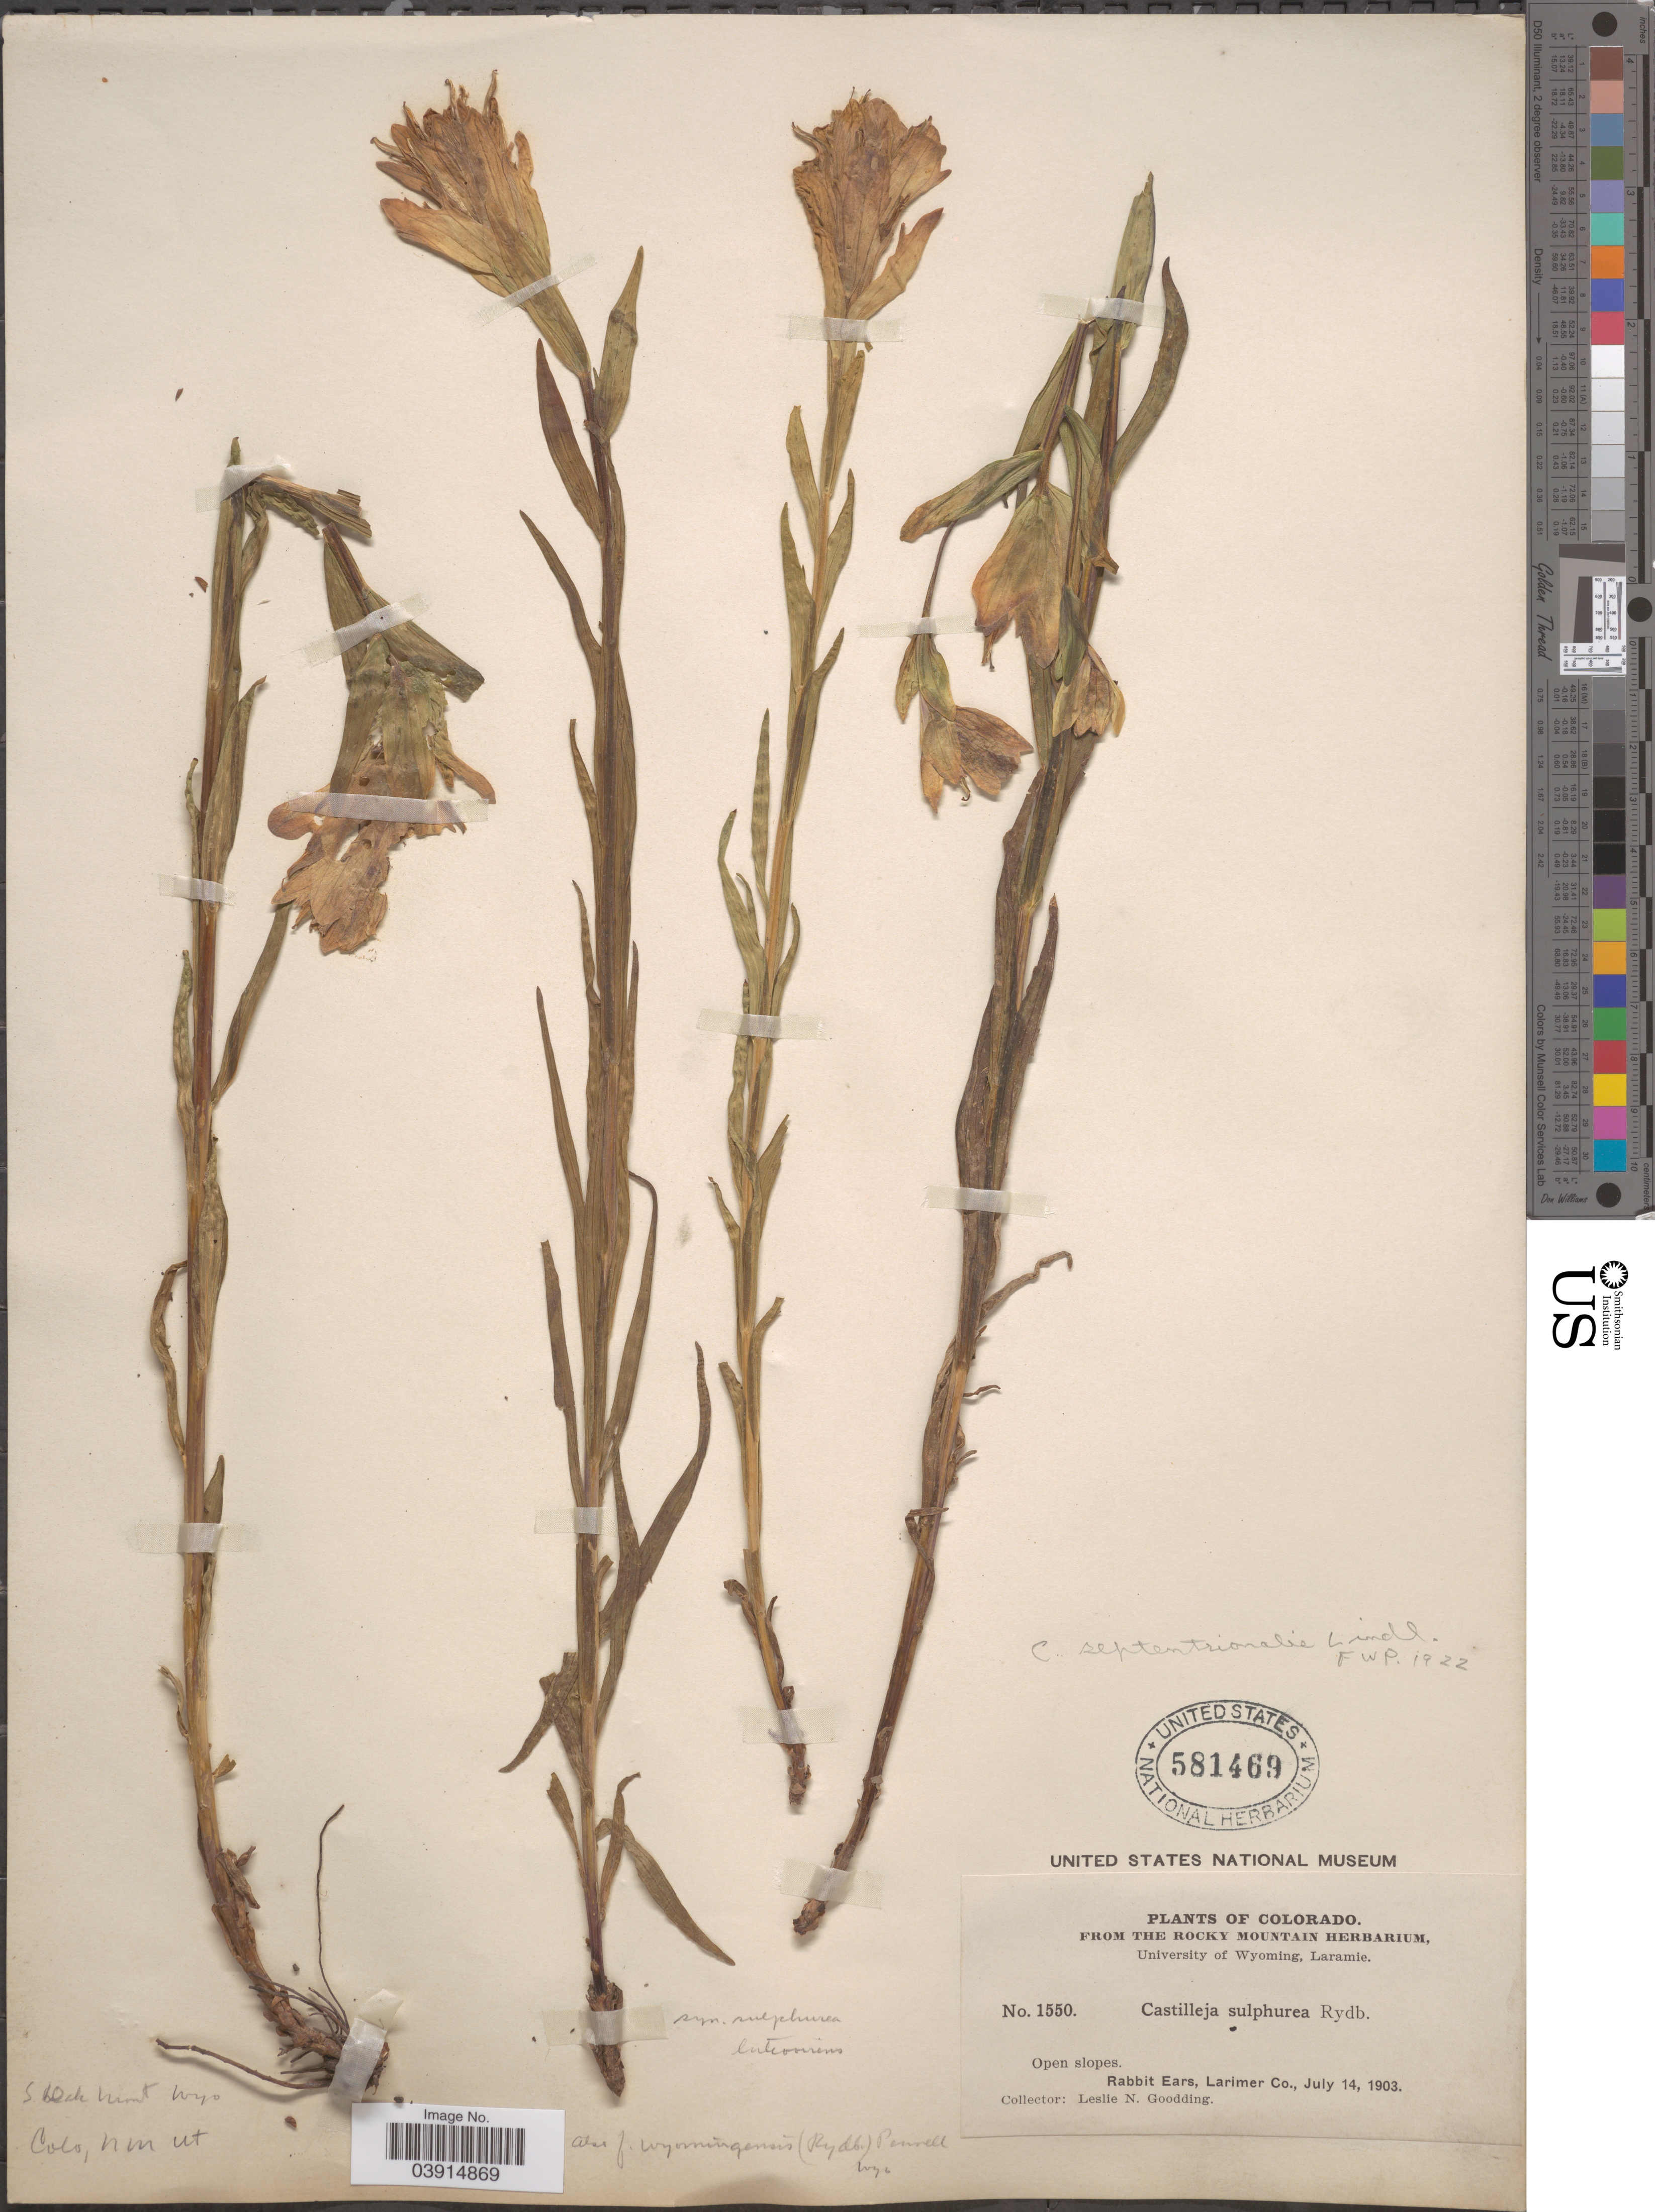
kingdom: Plantae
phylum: Tracheophyta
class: Magnoliopsida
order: Lamiales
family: Orobanchaceae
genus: Castilleja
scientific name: Castilleja sp.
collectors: L. N. Goodding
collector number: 1550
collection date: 1903-07-14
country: United States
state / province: Colorado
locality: Rabbit Ears, Larimer Co.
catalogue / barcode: US 581469